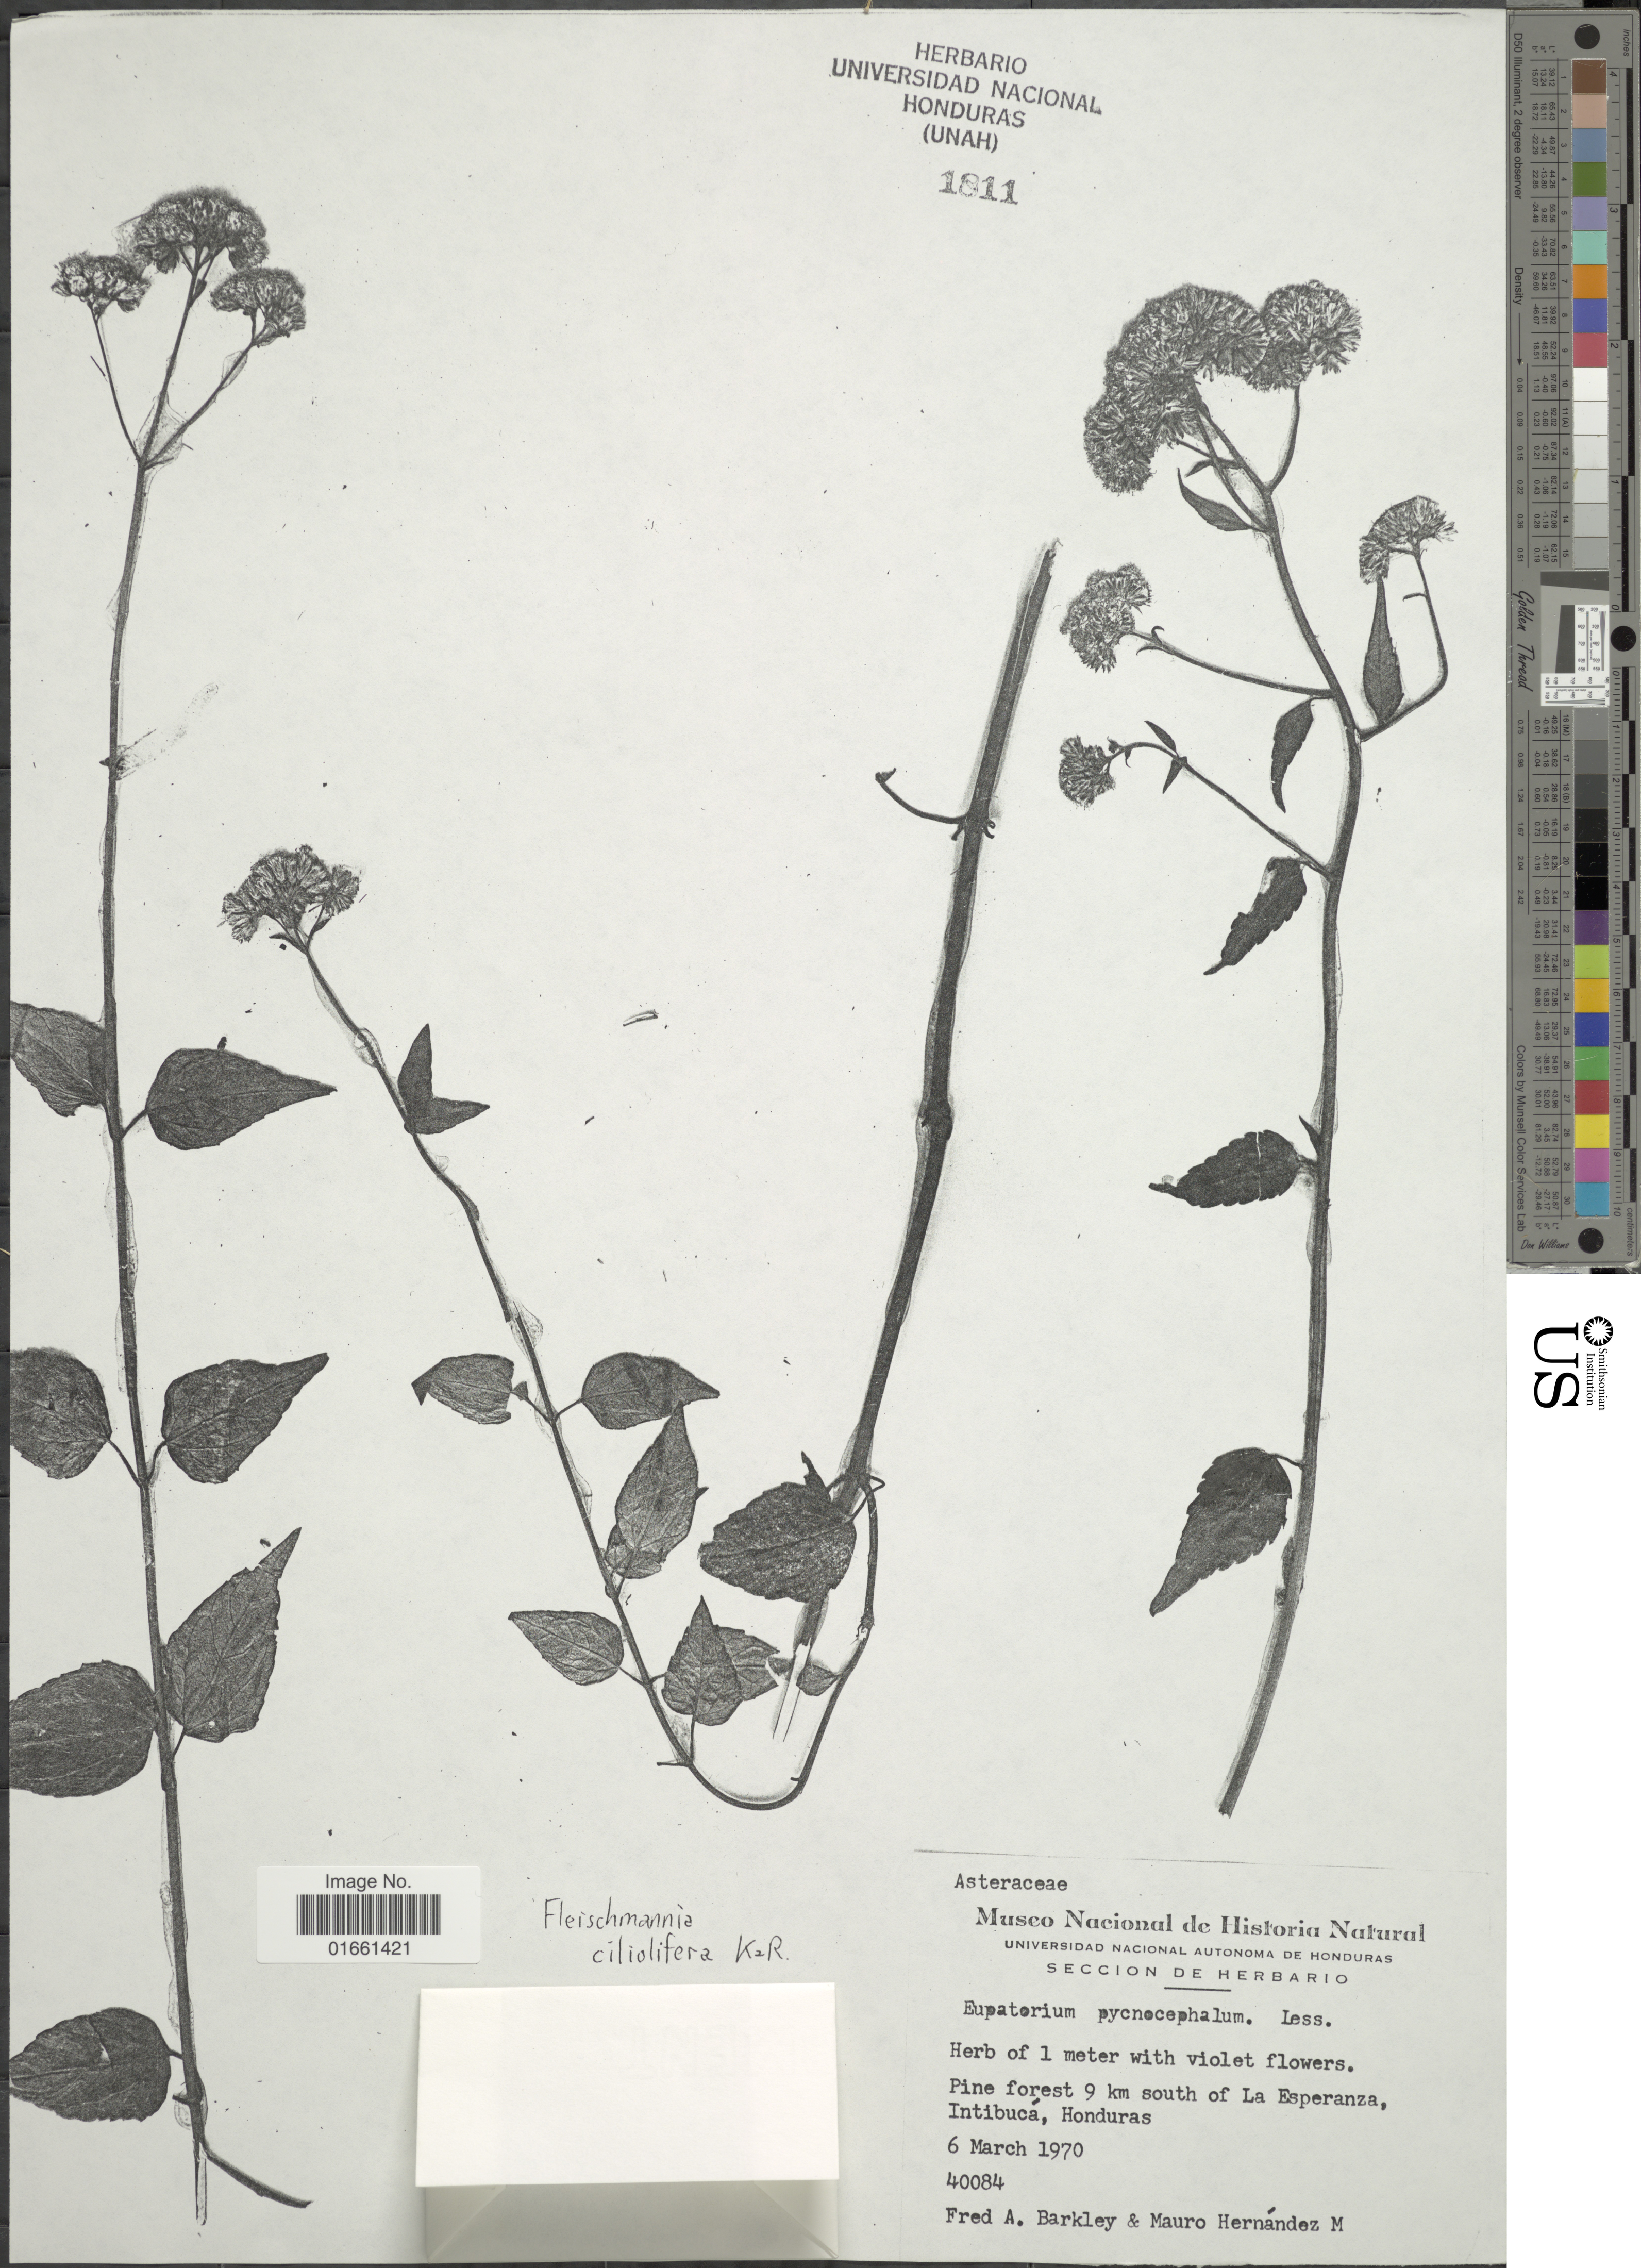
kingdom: Plantae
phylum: Tracheophyta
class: Magnoliopsida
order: Asterales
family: Asteraceae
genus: Fleischmannia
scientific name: Fleischmannia ciliolifera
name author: R.M. King & H. Rob.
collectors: F. A. Barkley & M. Hernandez M.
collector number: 40084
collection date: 1970-03-06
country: Honduras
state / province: Intibuca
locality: Pine forest 9 km south of La Esperanza, Intibuca.